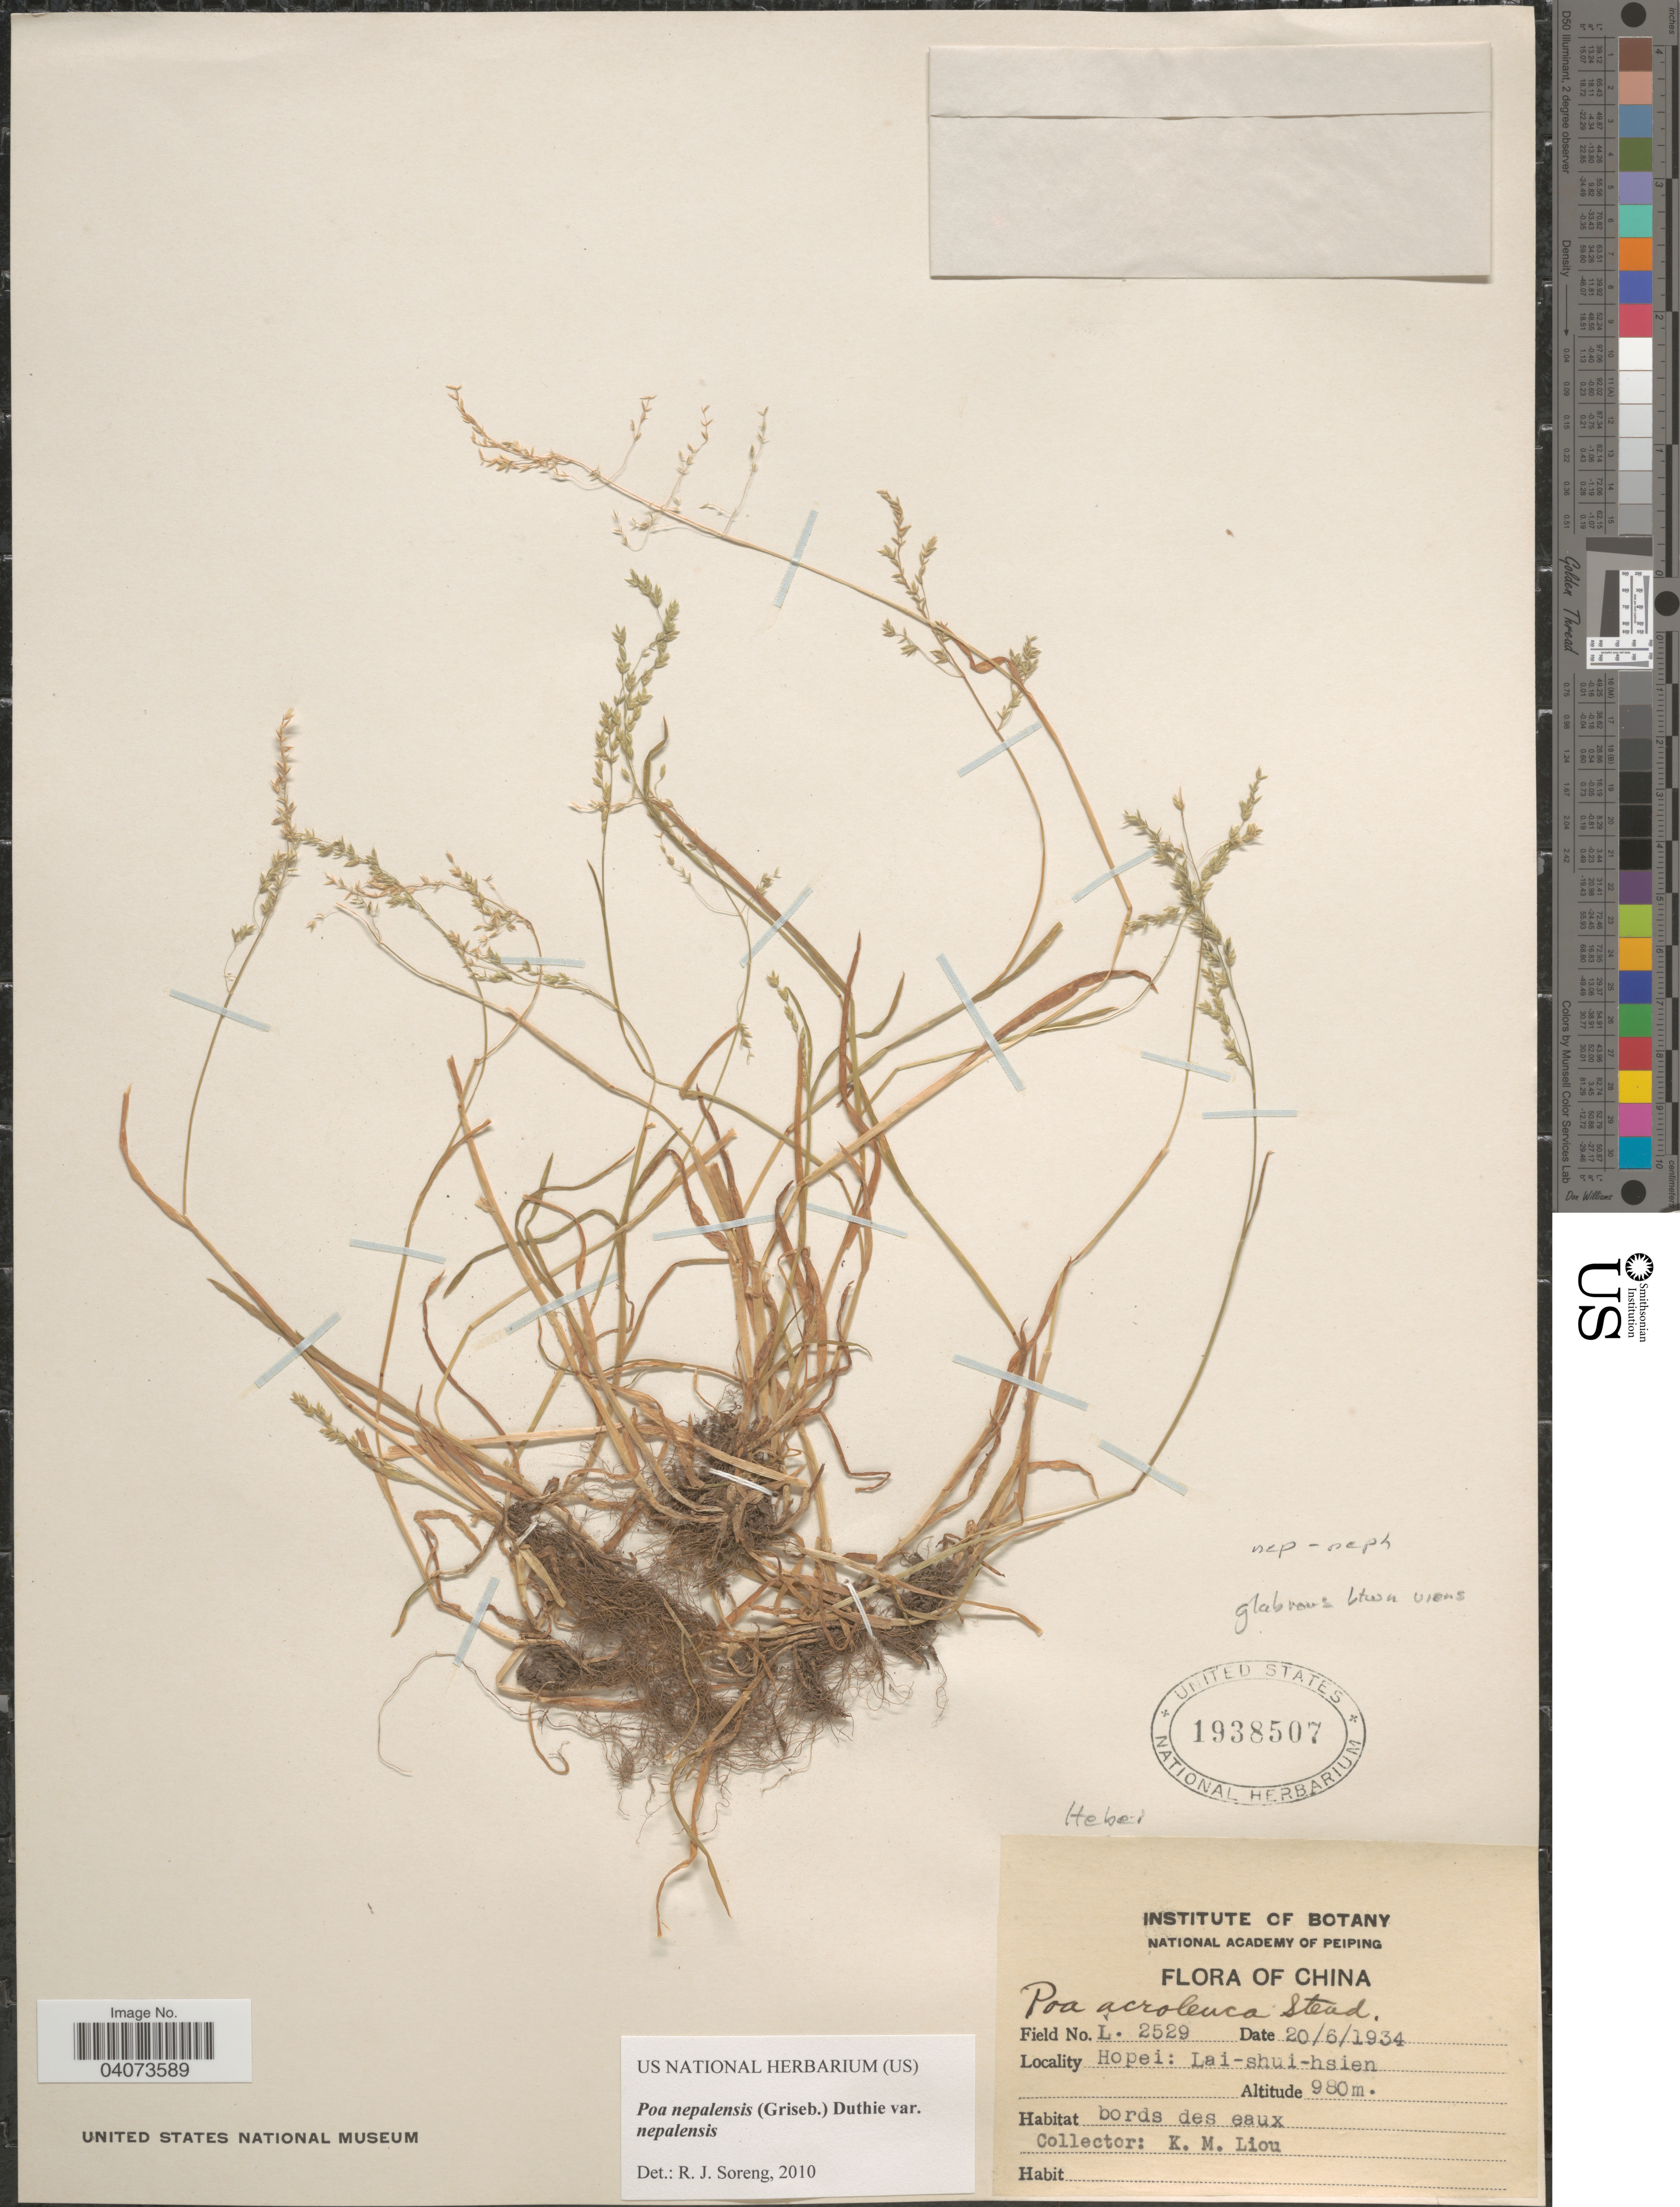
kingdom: Plantae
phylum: Tracheophyta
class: Liliopsida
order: Poales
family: Poaceae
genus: Poa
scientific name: Poa nepalensis var. nepalensis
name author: (G.C. Wall. ex Griseb.) Duthie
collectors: K. M. Liou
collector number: L2529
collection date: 1934-06-20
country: China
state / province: Hebei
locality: Hopei: Lai-shui-hsien.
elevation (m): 980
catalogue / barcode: US 1938507